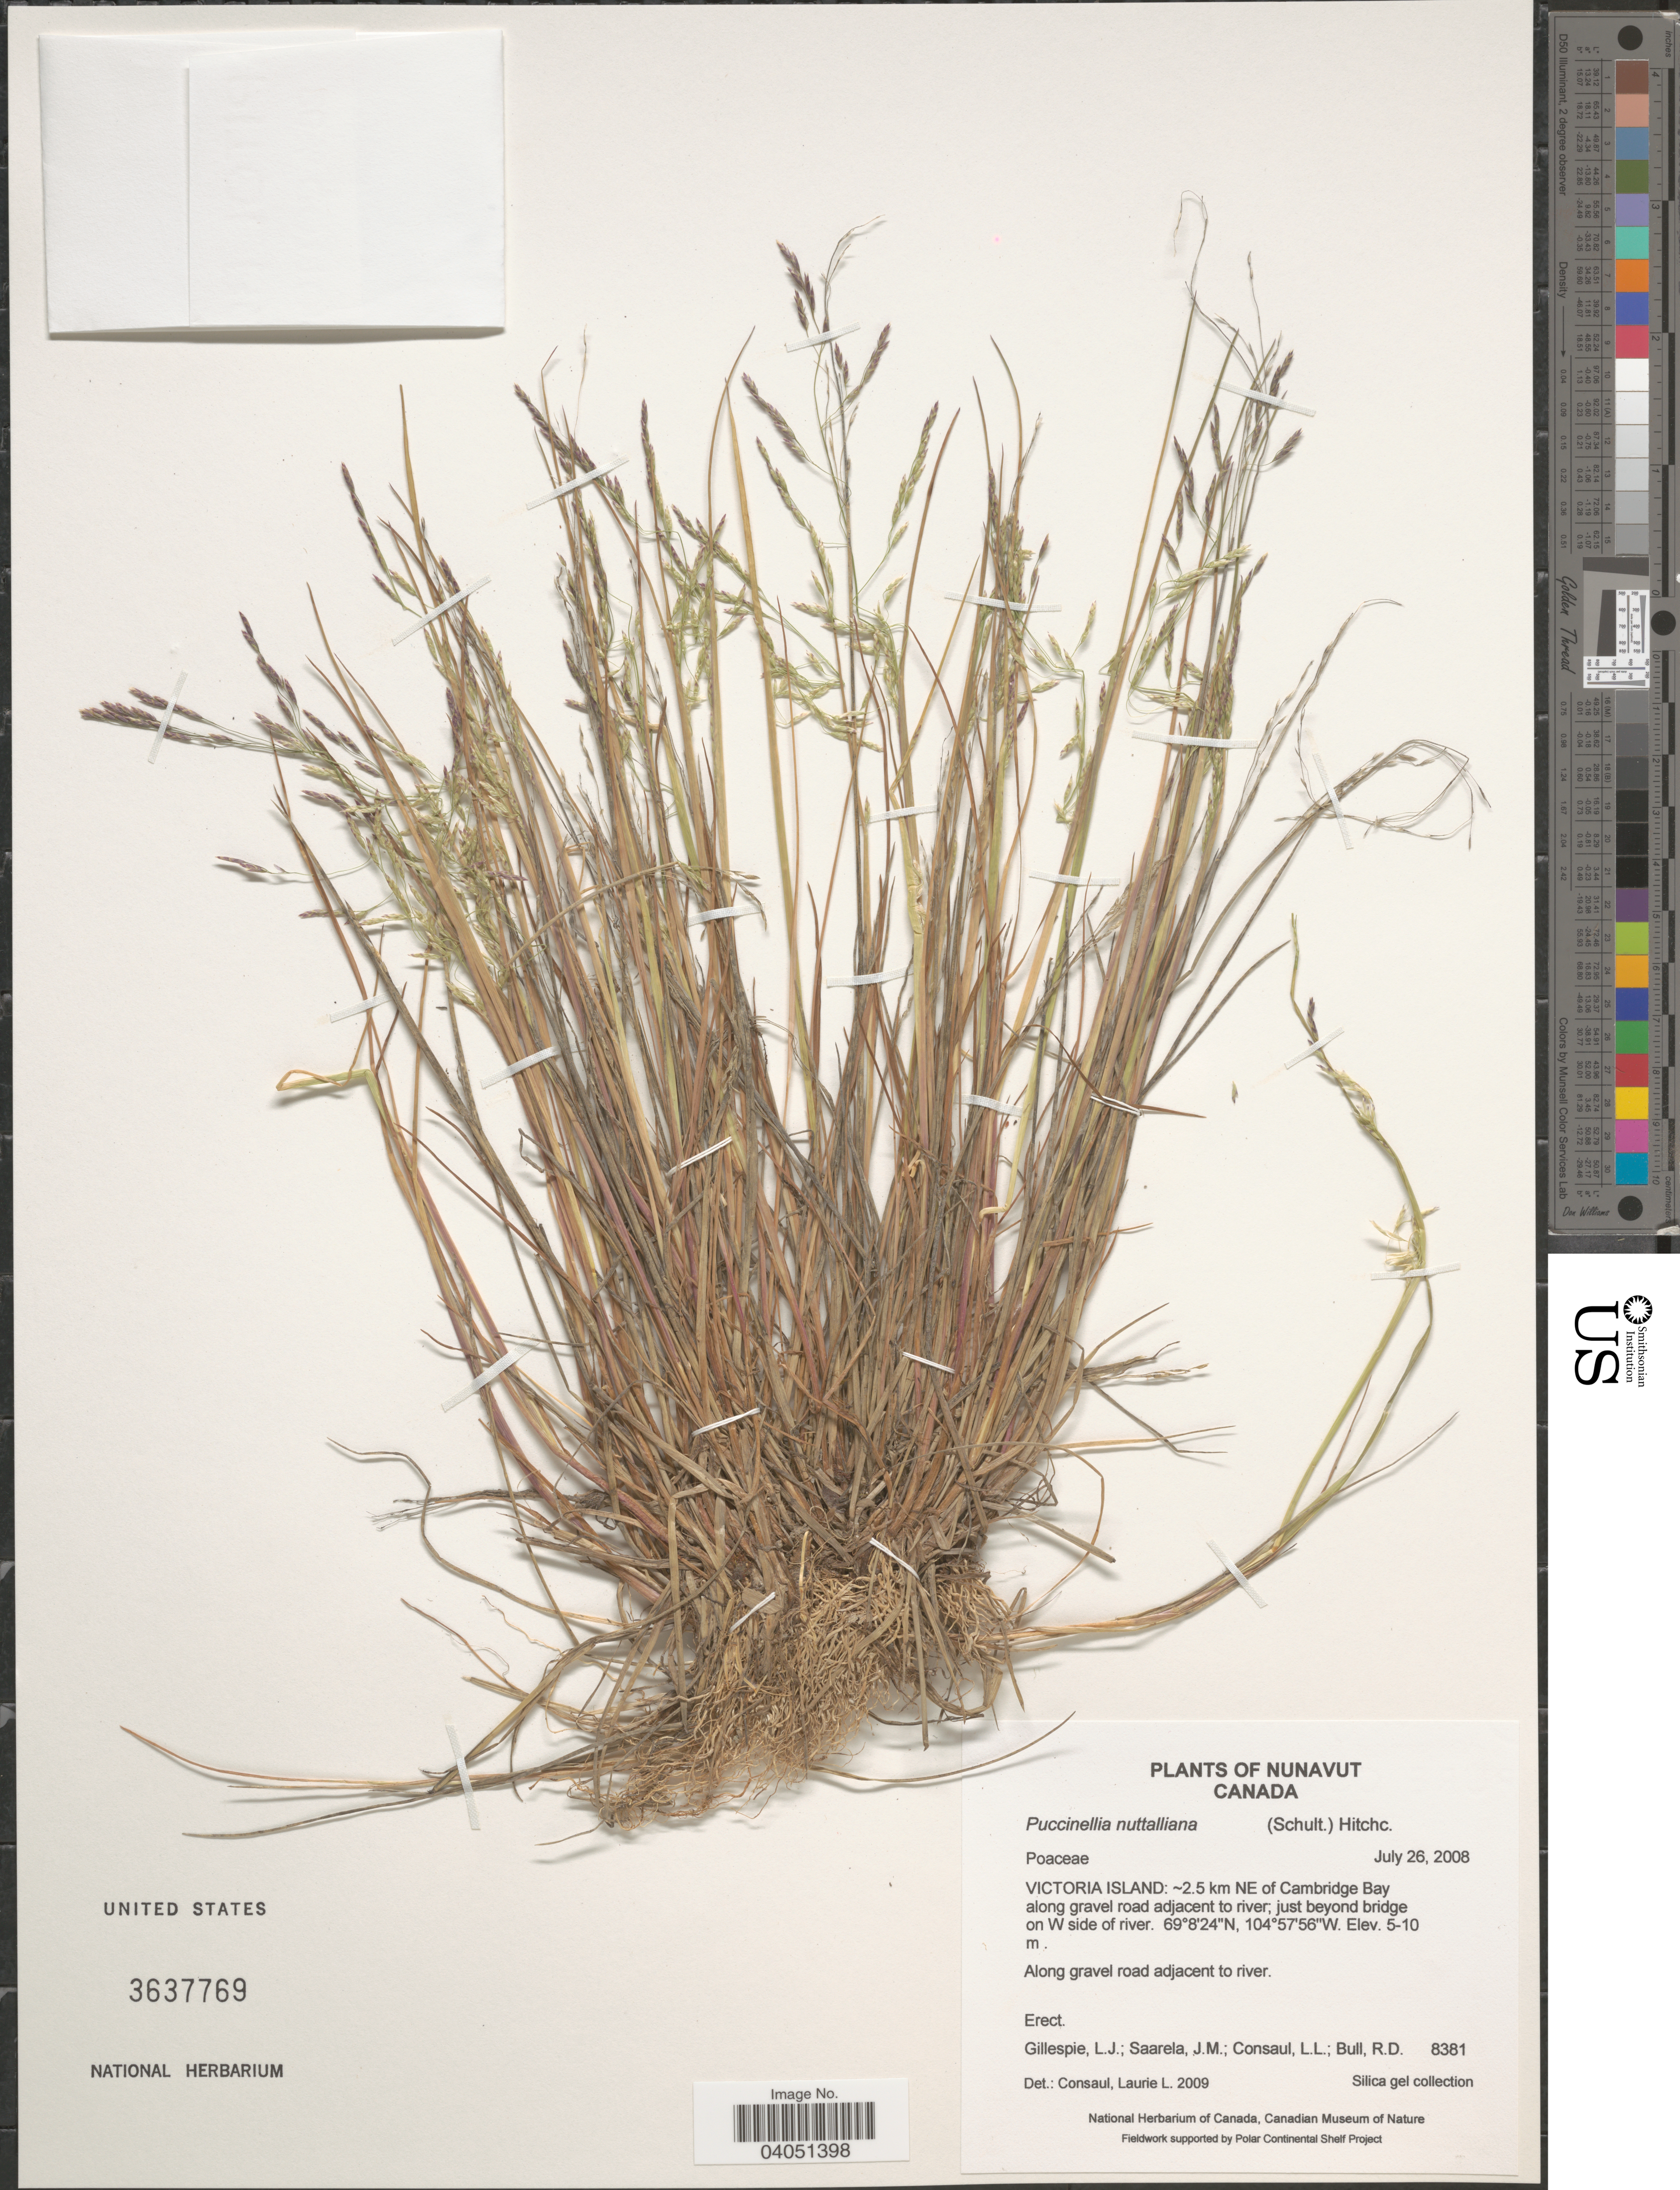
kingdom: Plantae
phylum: Tracheophyta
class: Liliopsida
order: Poales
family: Poaceae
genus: Puccinellia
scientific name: Puccinellia nuttalliana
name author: (Schult.) Hitchc.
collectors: L. Gillespie, J. Saarela, L. Consaul & R. Bull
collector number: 8381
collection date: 2008-07-26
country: Canada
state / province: Nunavut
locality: Victoria Island: - 2.5 km NE of Cambridge Bay along gravel road adjacent to river, just beyond bridge on W side of river.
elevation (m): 5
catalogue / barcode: US 3637769